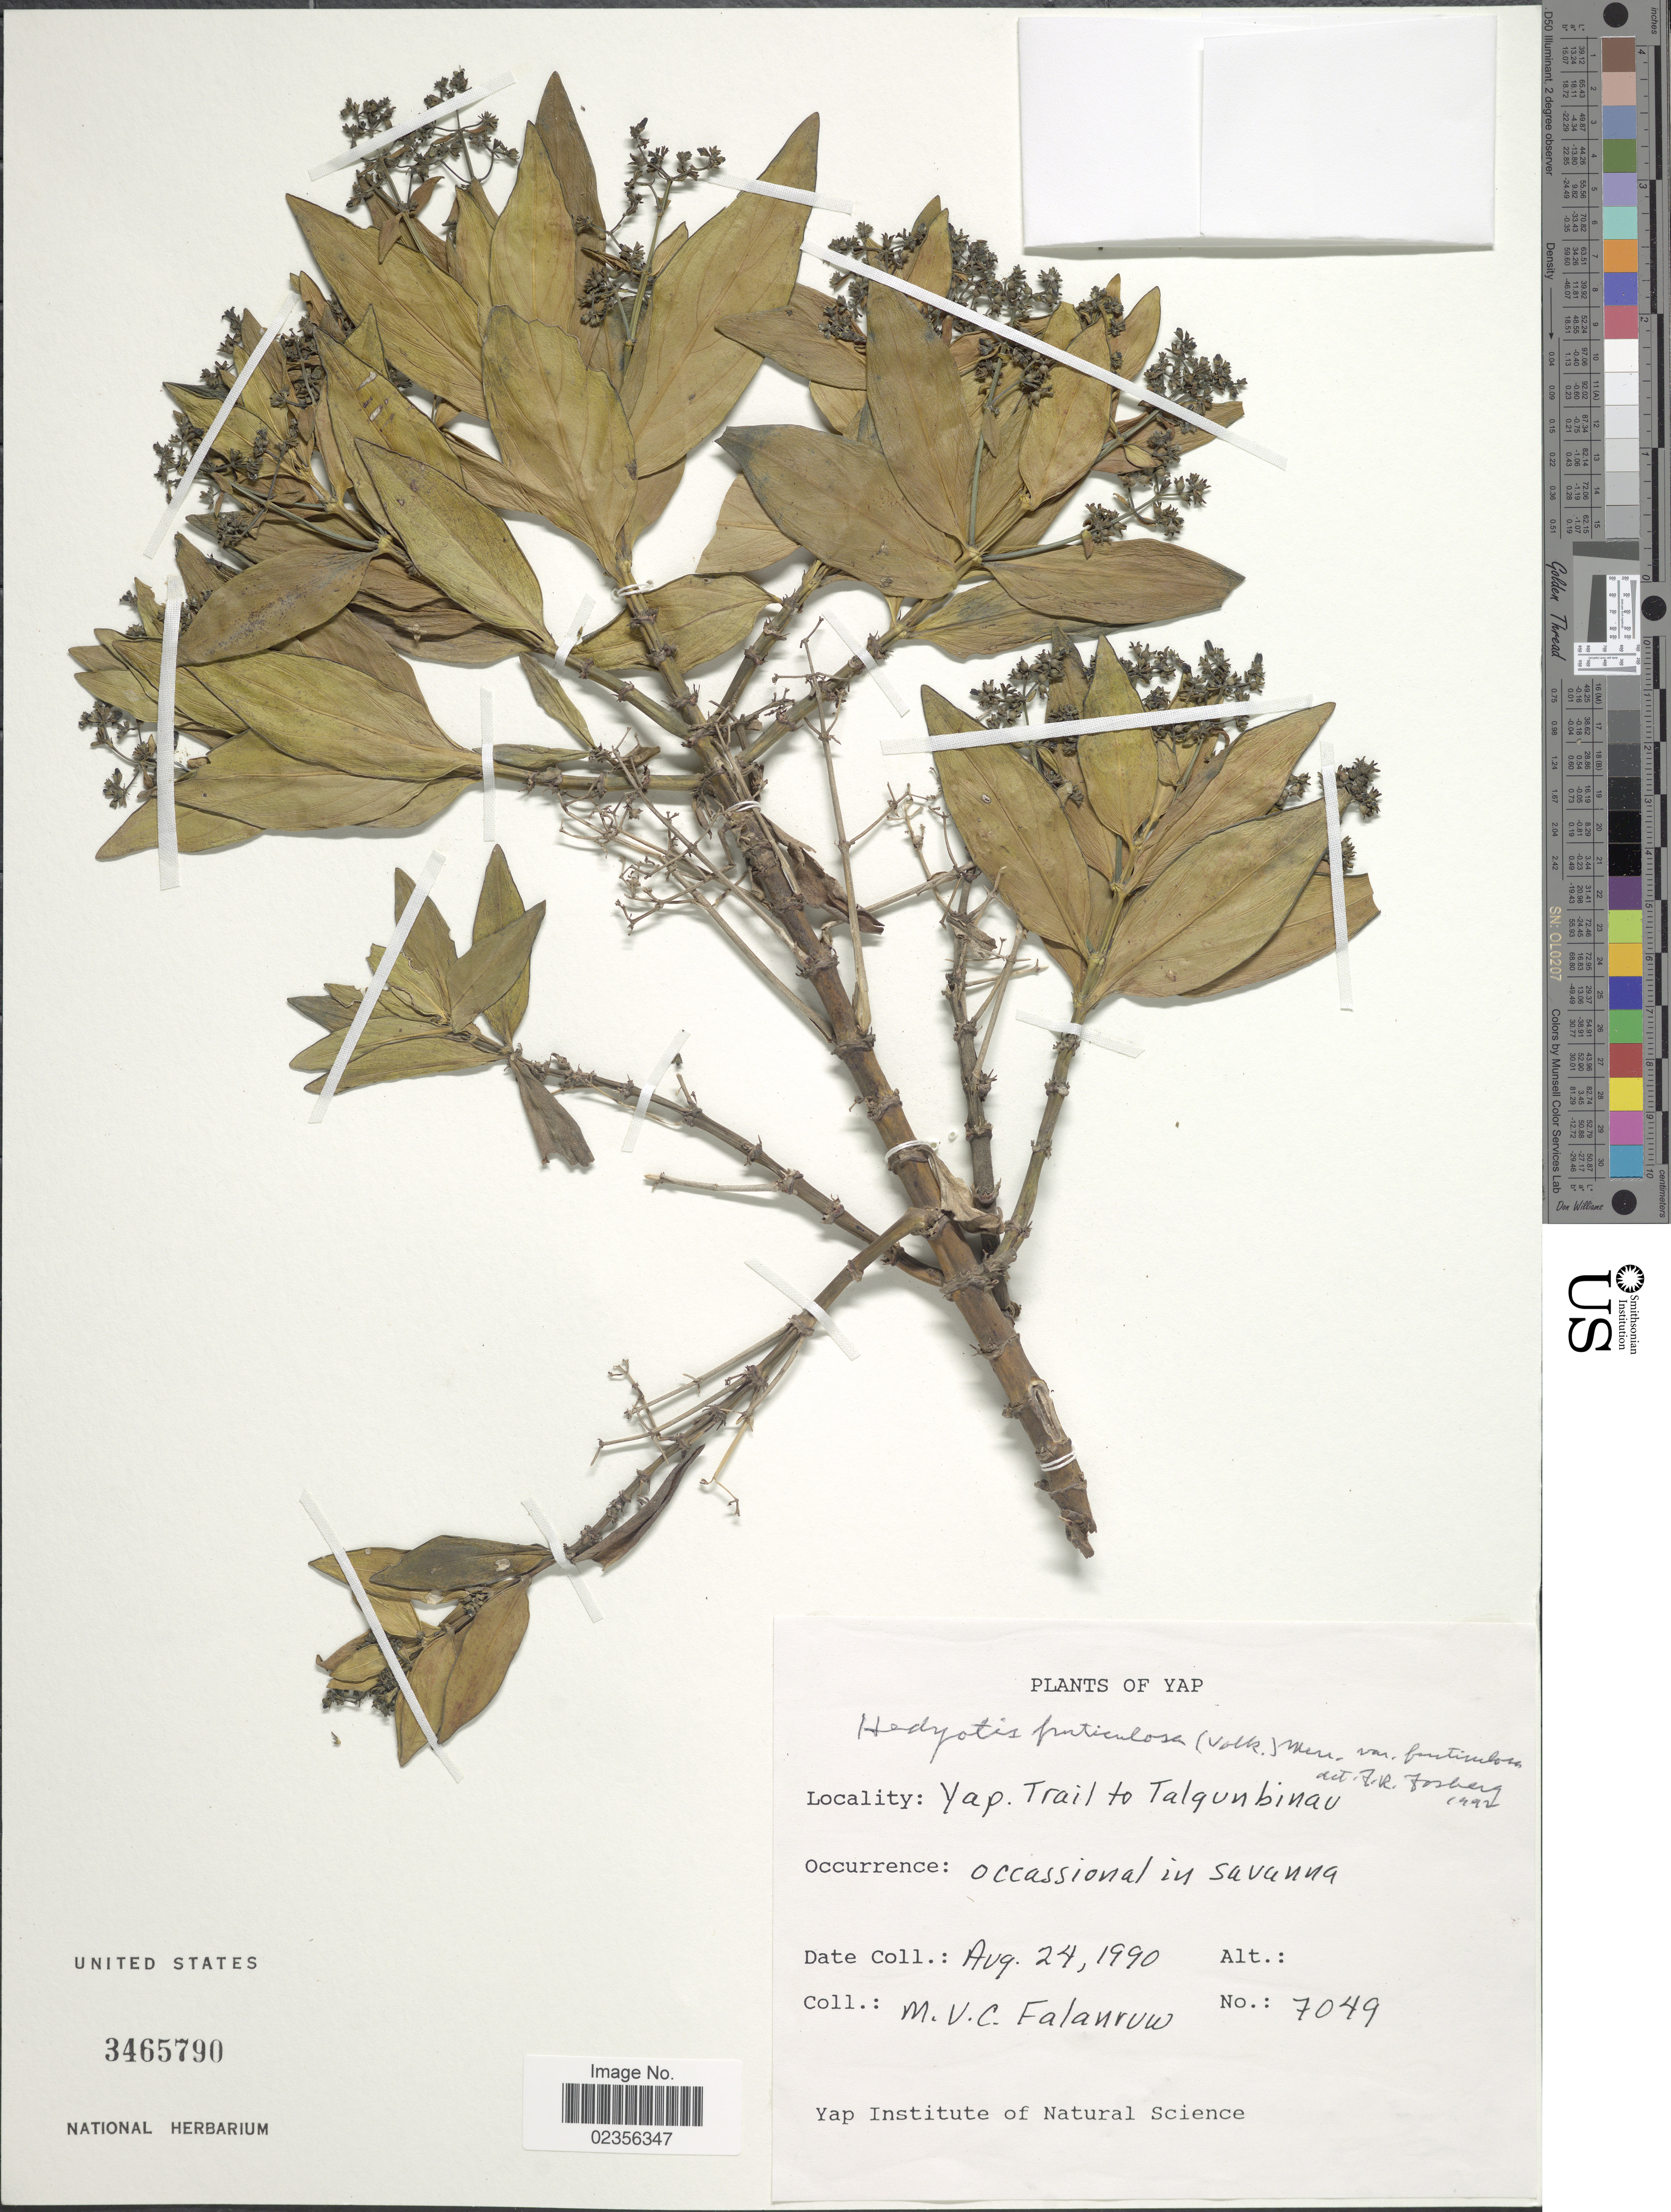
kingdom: Plantae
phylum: Tracheophyta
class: Magnoliopsida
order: Gentianales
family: Rubiaceae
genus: Hedyotis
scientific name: Hedyotis fruticulosa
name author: Volk.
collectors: M. V. Falanruw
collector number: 7049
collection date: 1990-08-24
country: Micronesia, Federated States of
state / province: Yap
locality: Yap, Trail to Talqunbinau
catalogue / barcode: US 3465790